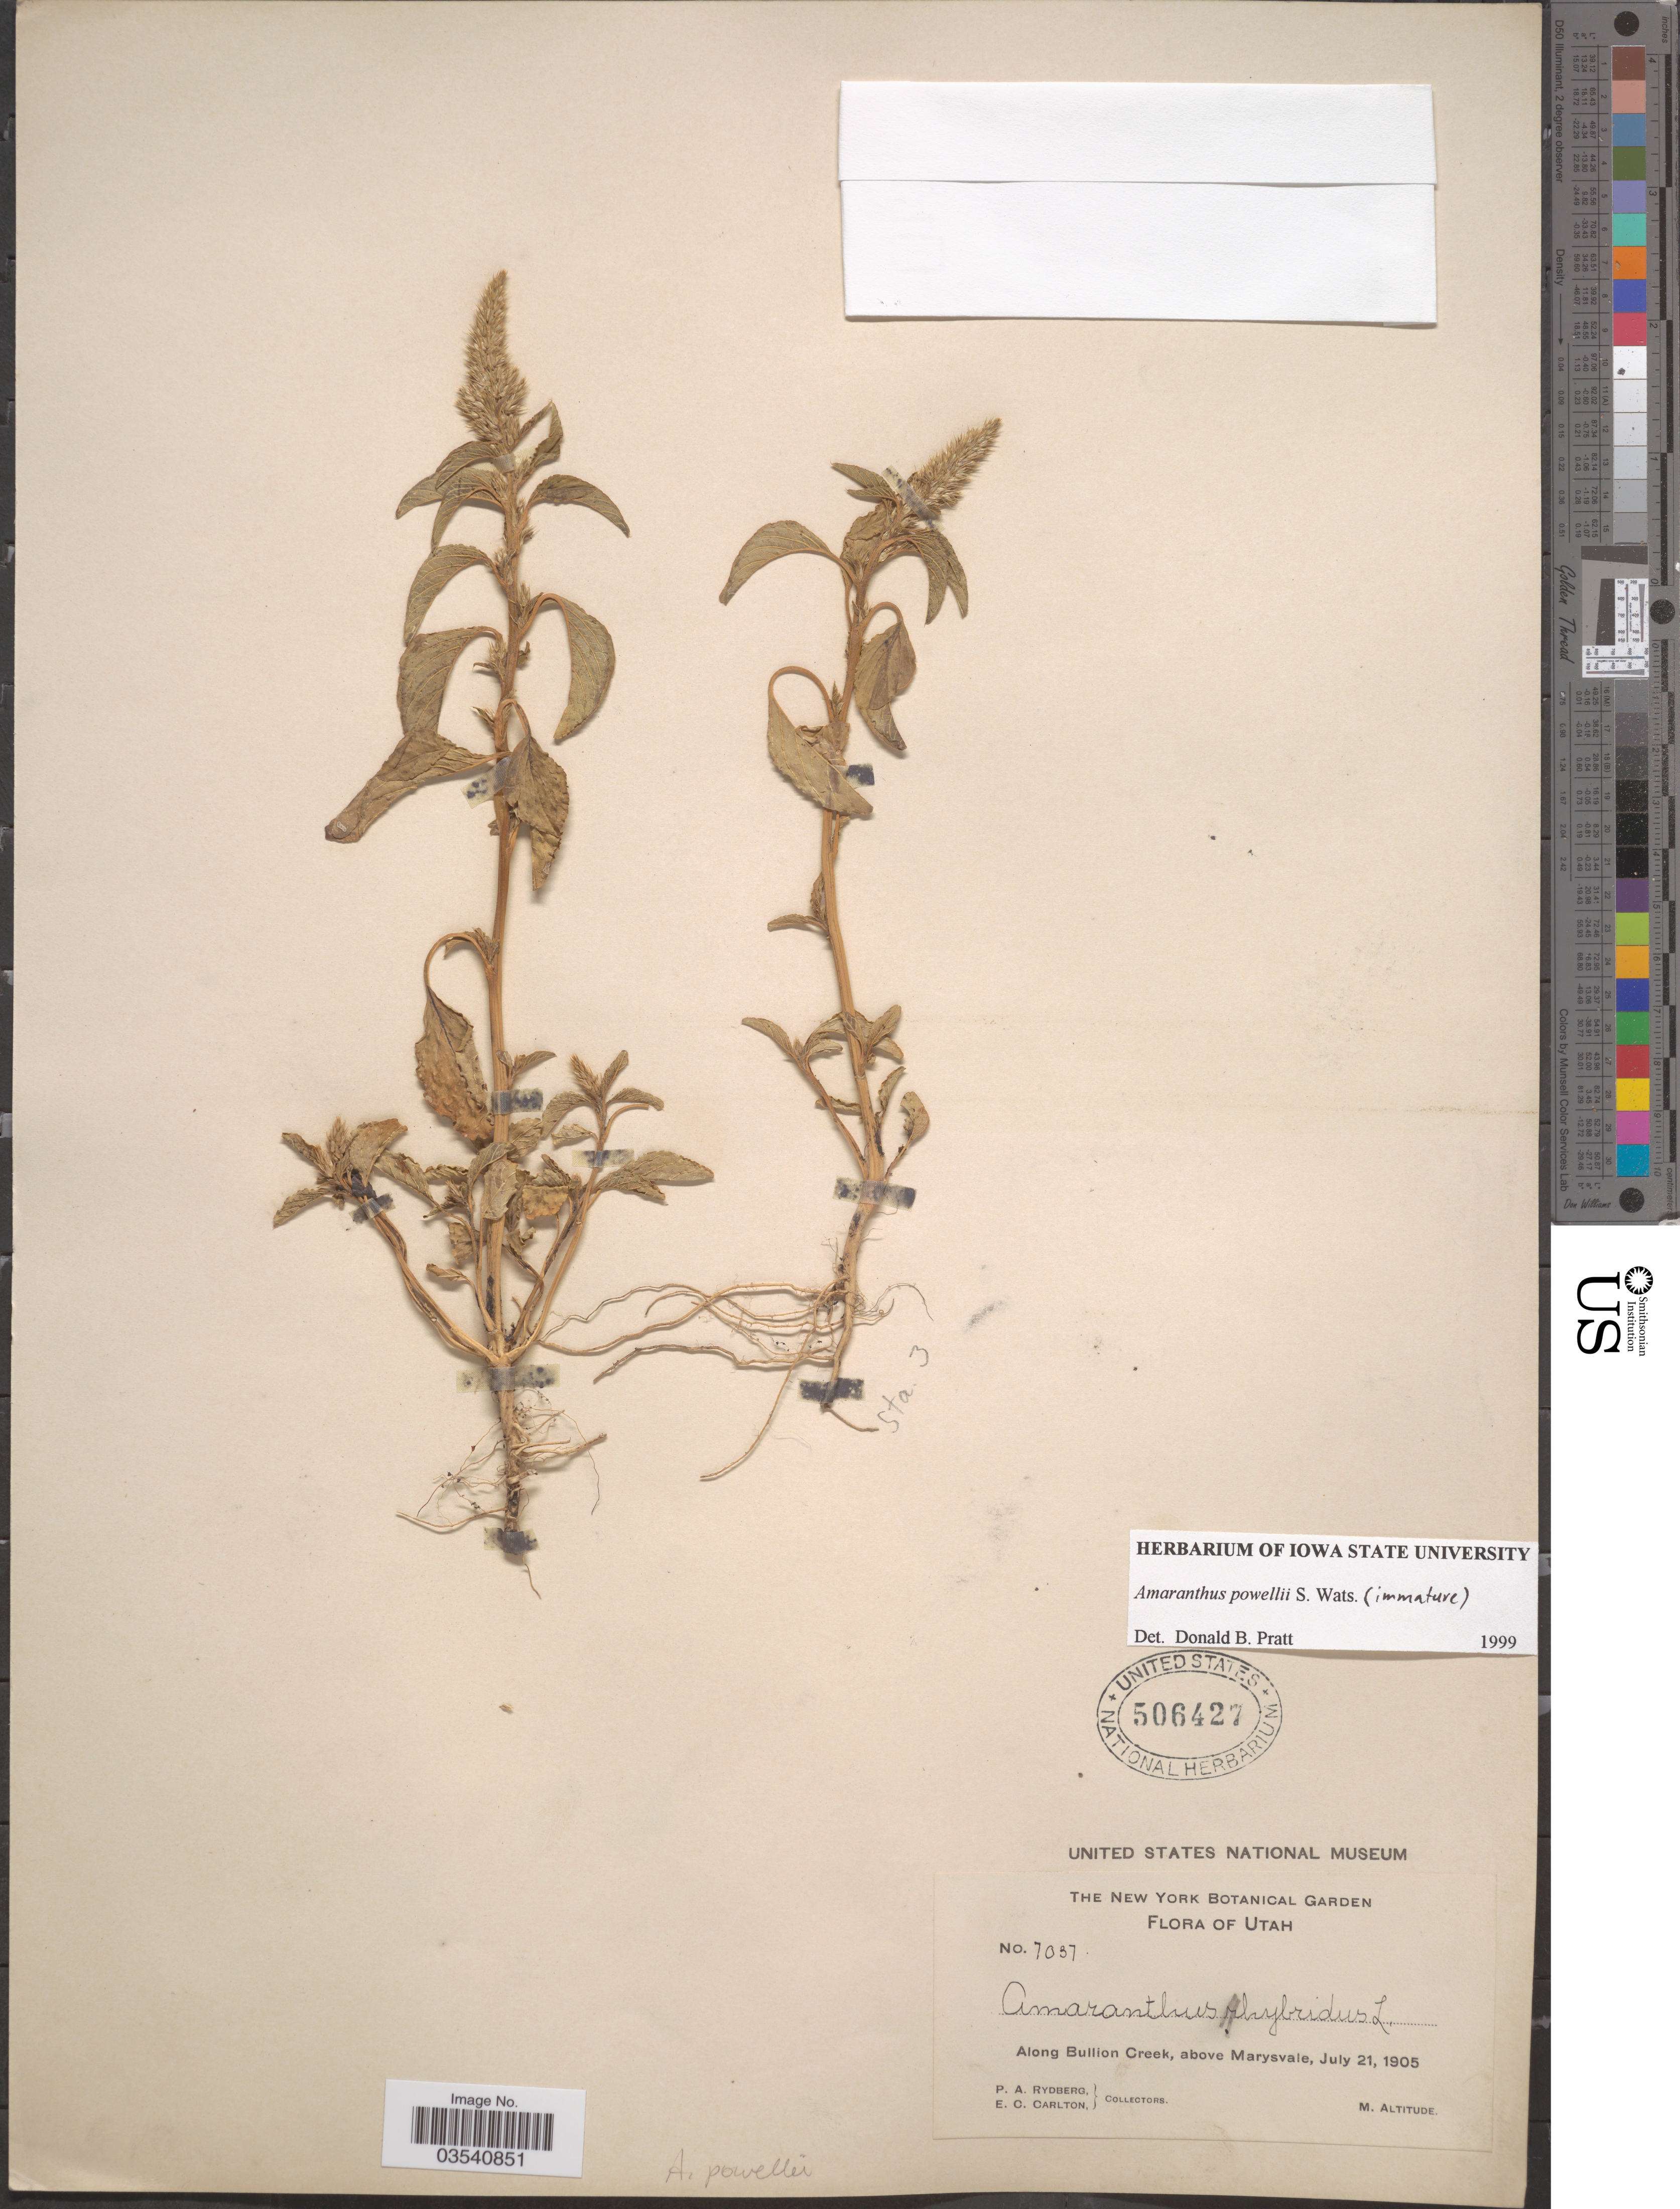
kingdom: Plantae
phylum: Tracheophyta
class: Magnoliopsida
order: Caryophyllales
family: Amaranthaceae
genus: Amaranthus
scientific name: Amaranthus powellii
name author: S. Watson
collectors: P. A. Rydberg & E. Carlton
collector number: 7037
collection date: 1905-07-21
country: United States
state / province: Utah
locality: Along Bullion Creek, above Marysvale.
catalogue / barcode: US 506427